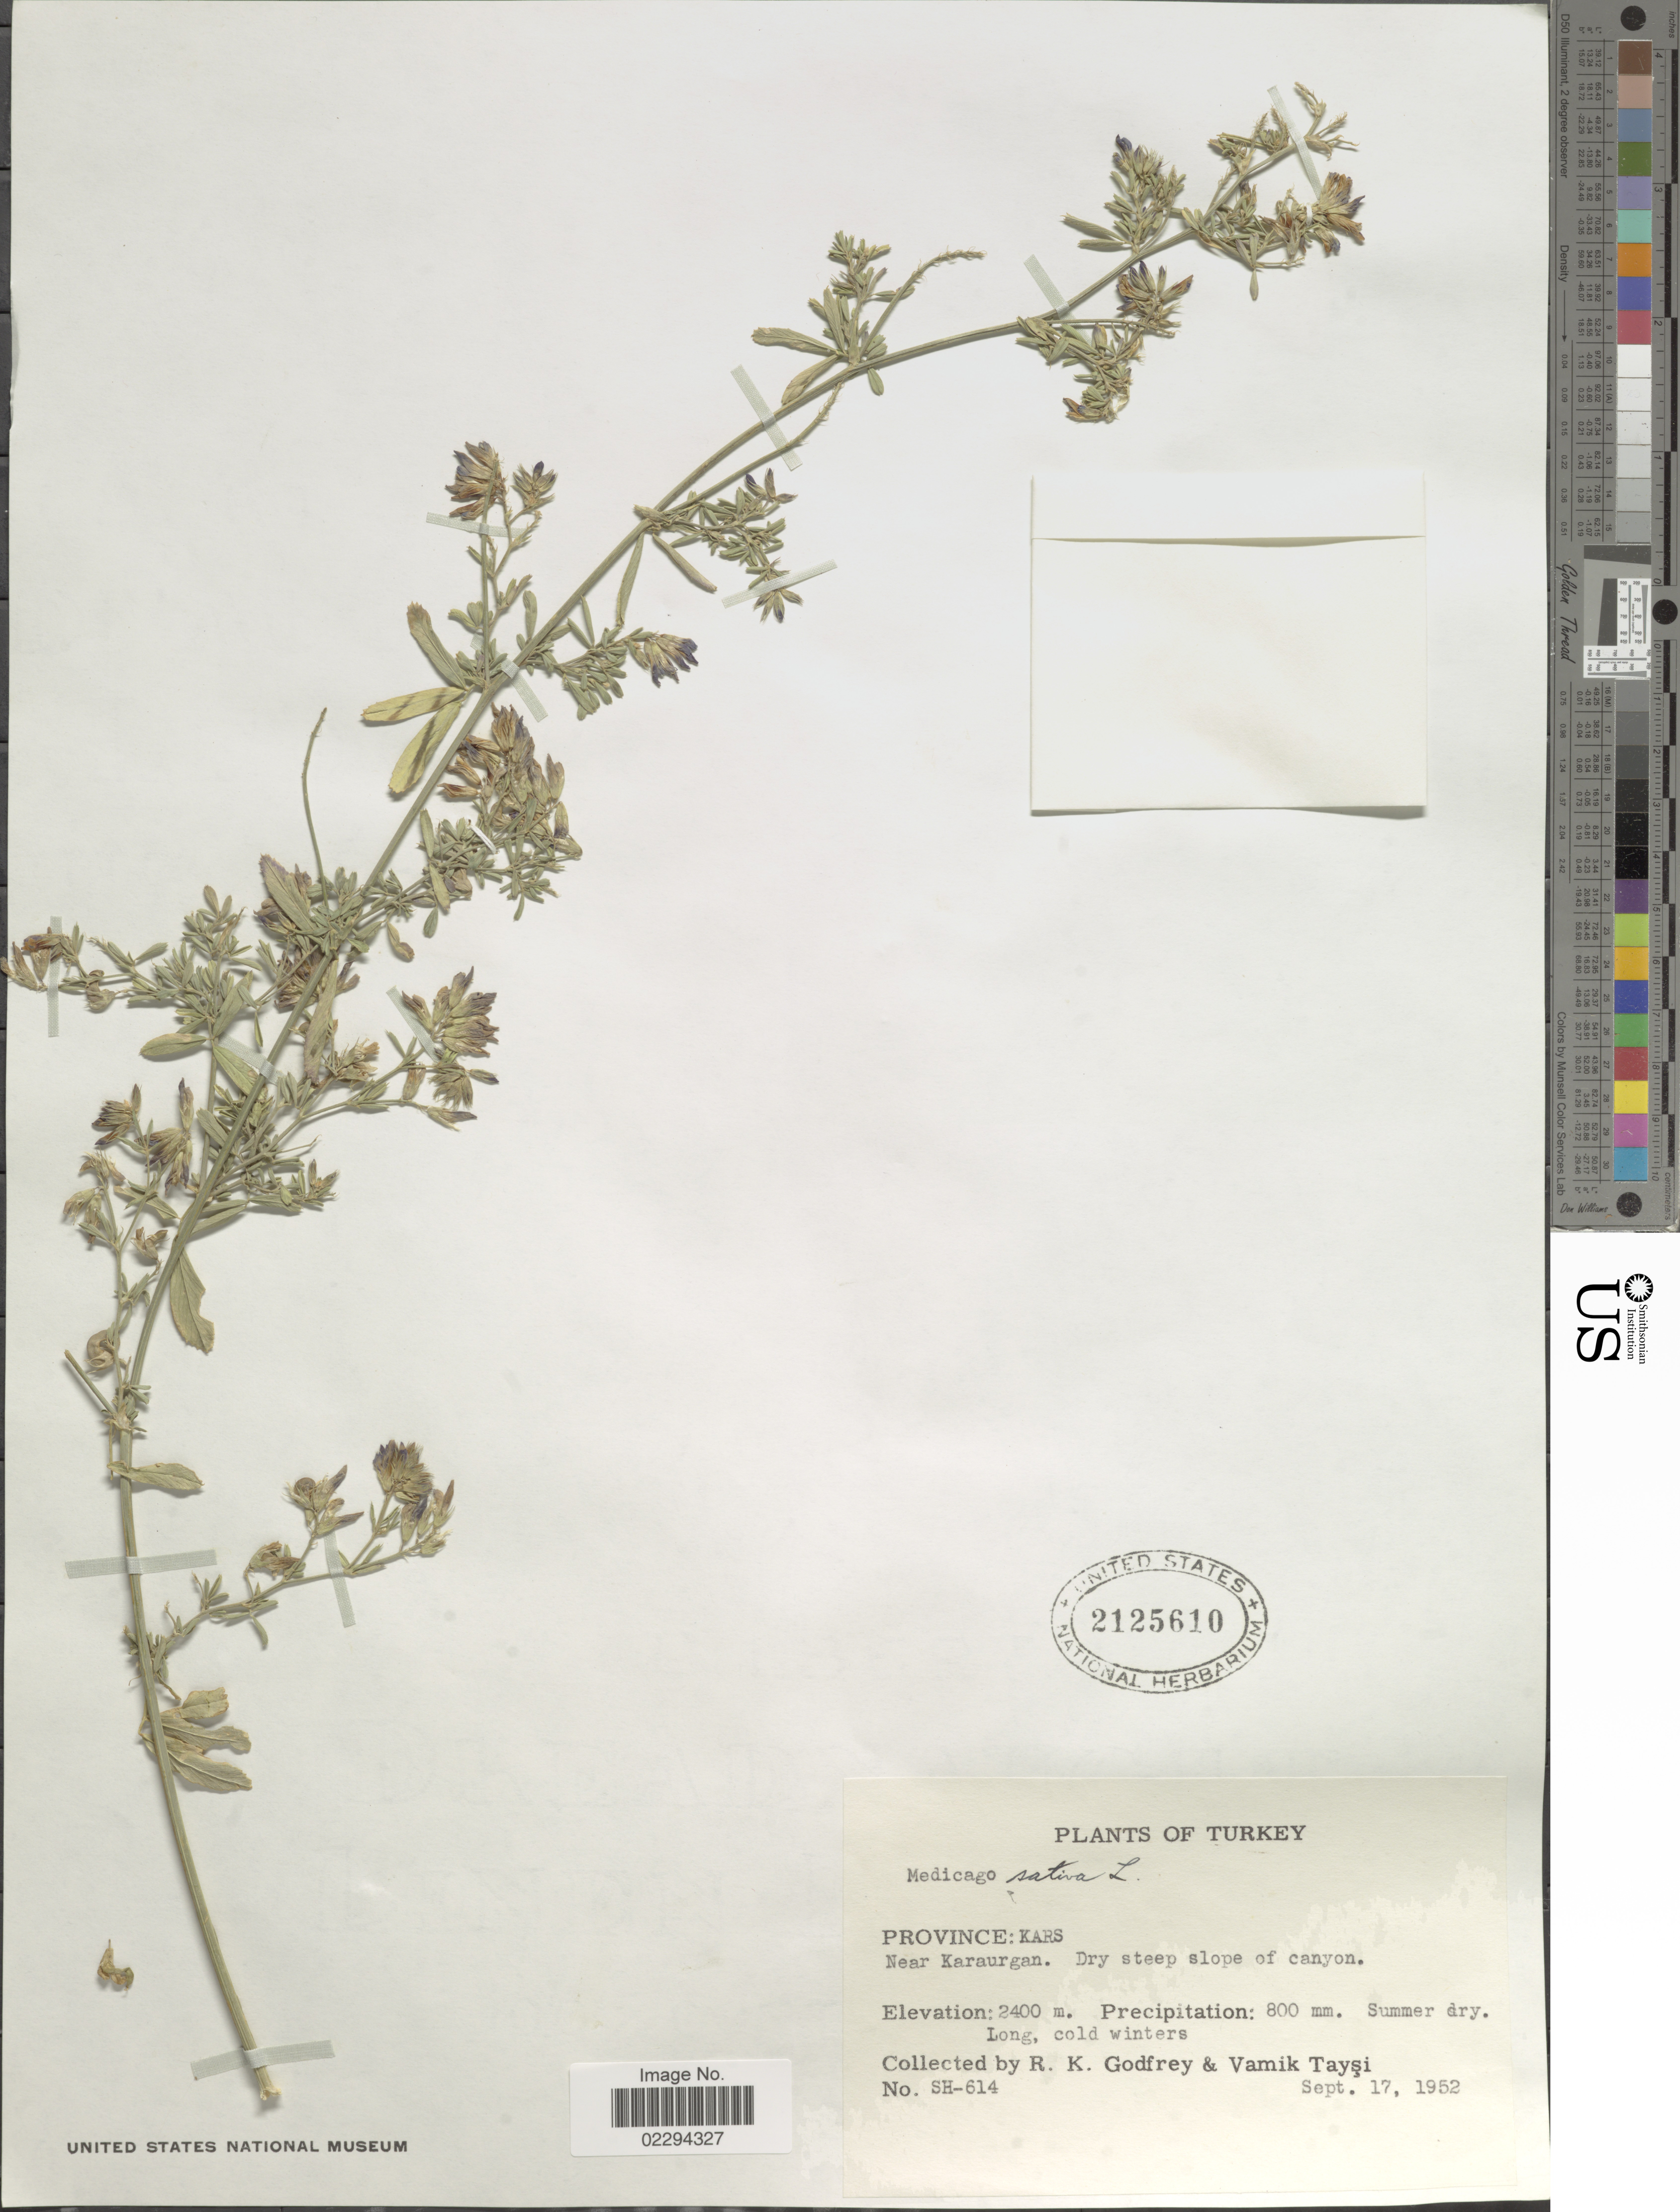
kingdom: Plantae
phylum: Tracheophyta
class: Magnoliopsida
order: Fabales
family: Fabaceae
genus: Medicago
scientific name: Medicago sativa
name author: L.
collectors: R. K. Godfrey & V. Taysi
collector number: SH-614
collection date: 1952-09-17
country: Turkey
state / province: Kars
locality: Near Karaurgan, dry steep slope of canyon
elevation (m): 2400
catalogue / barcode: US 2125610